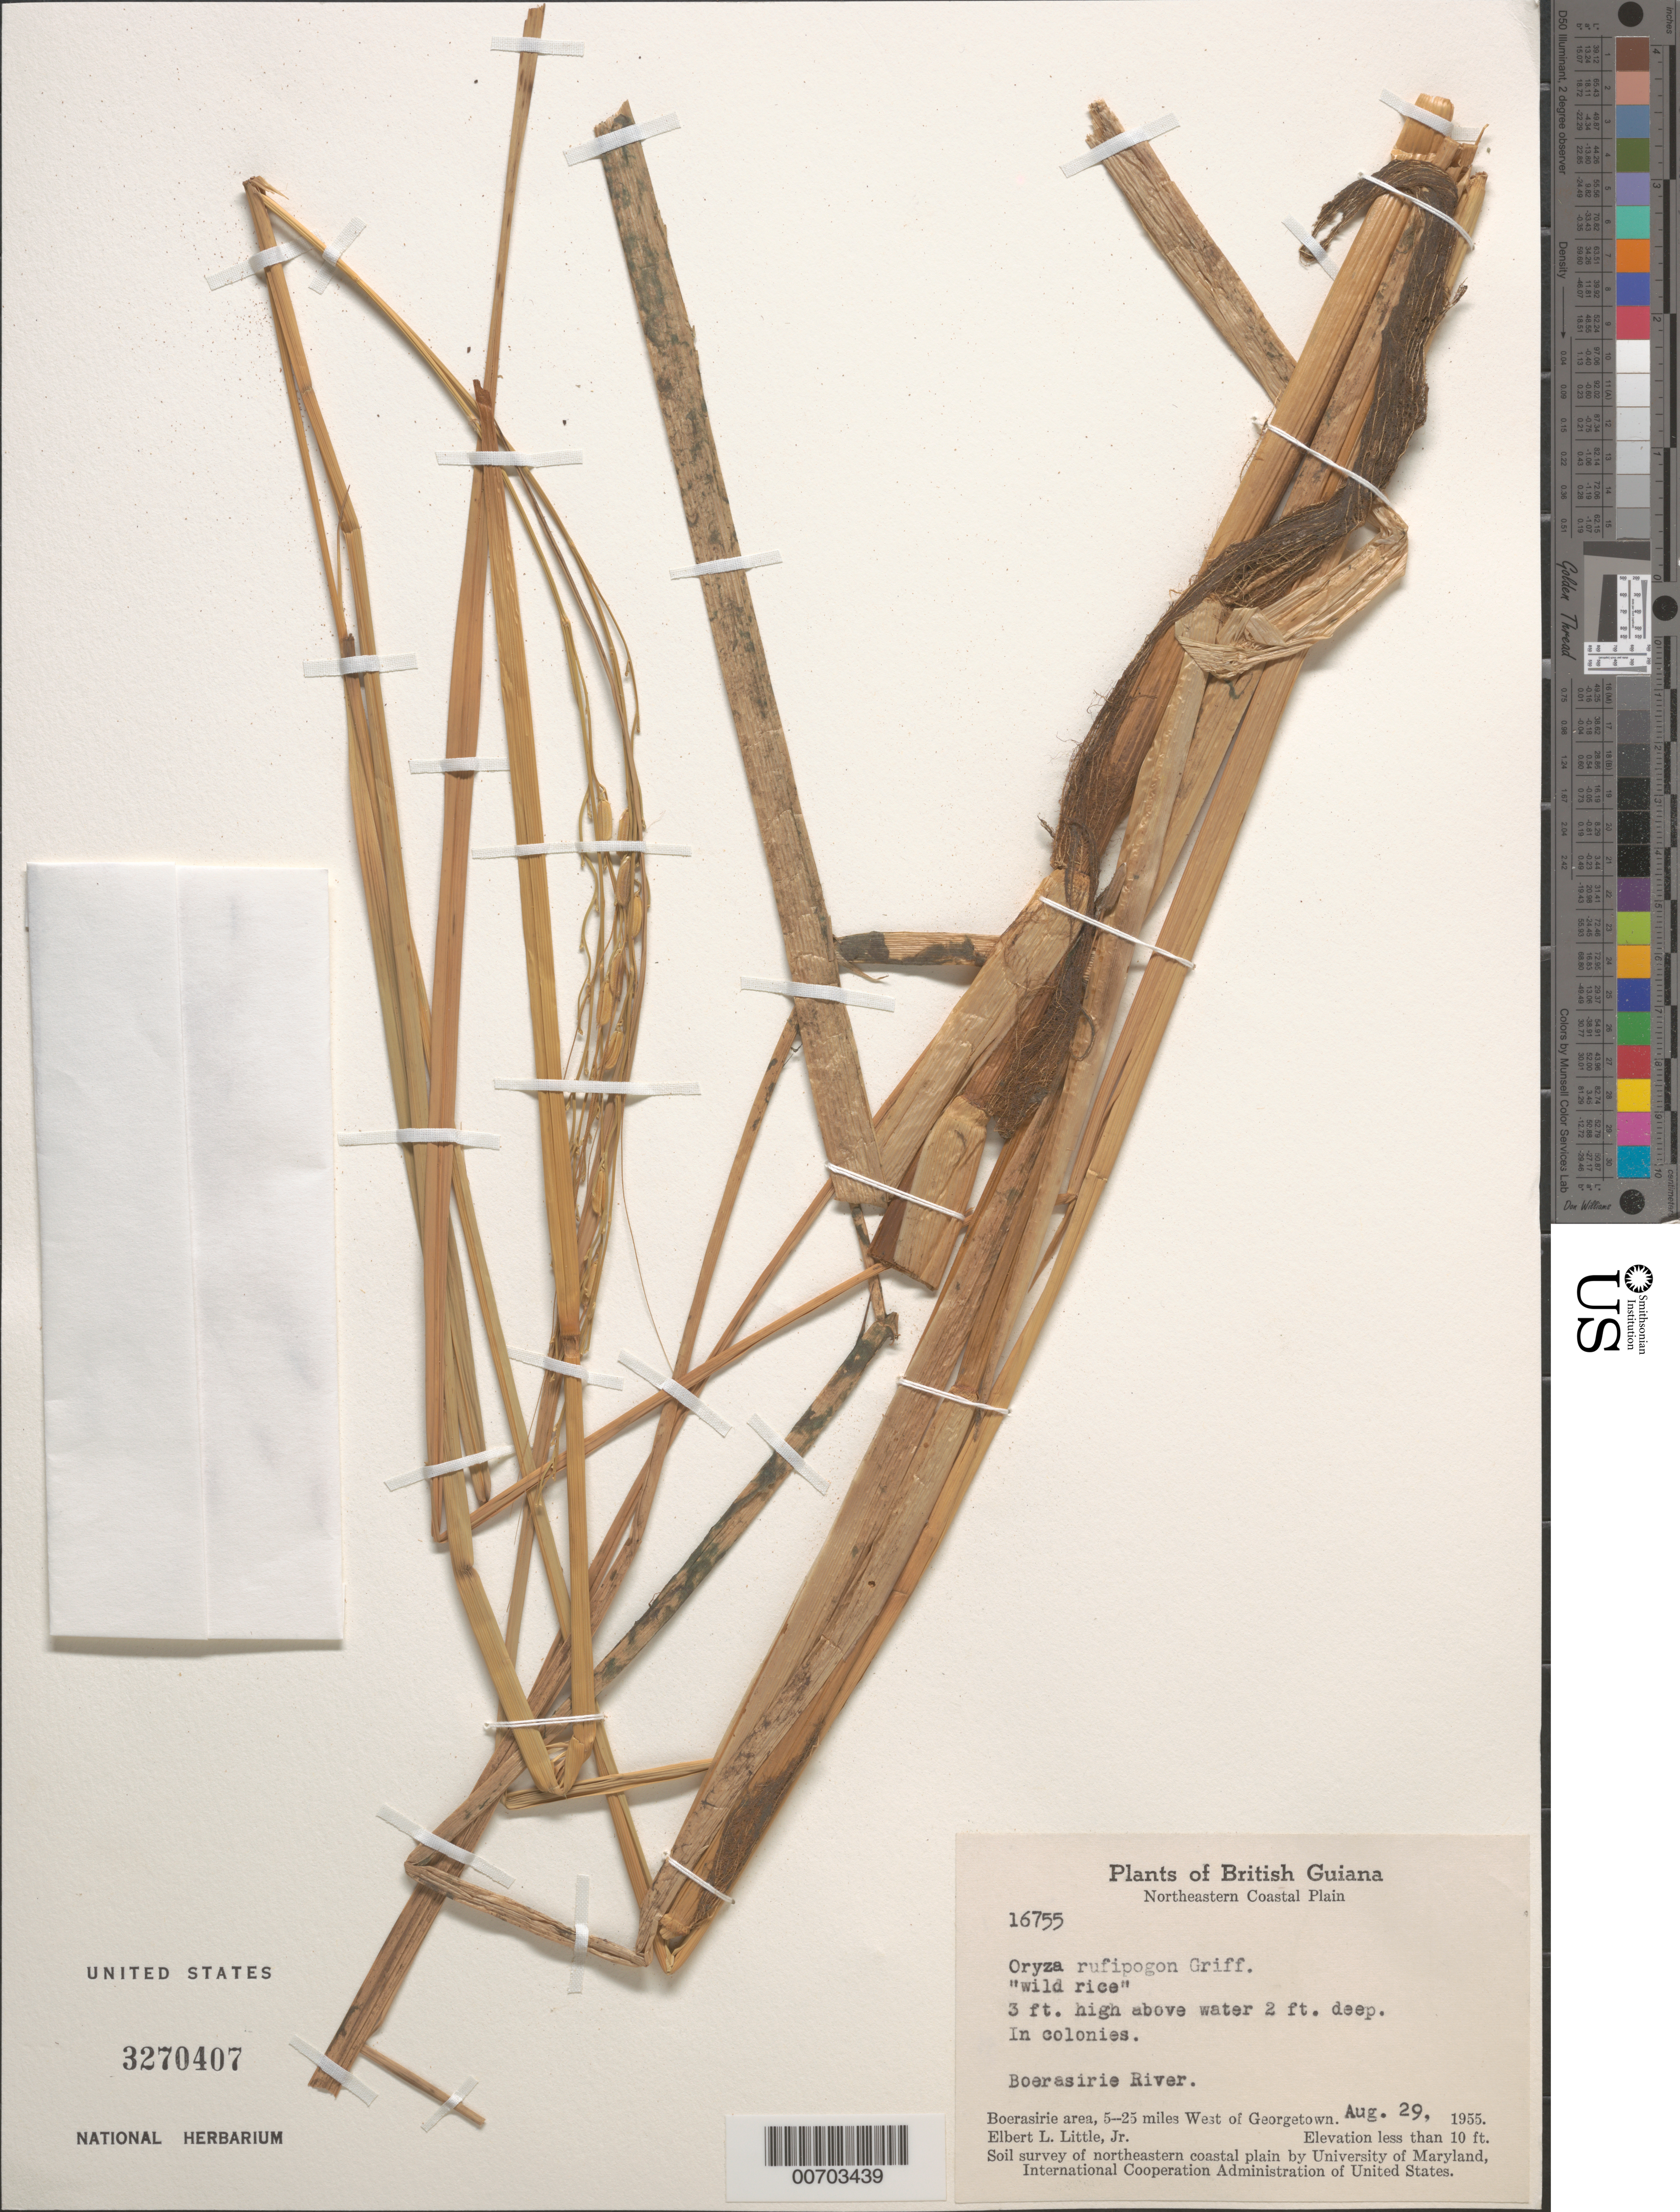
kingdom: Plantae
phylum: Tracheophyta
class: Liliopsida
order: Poales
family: Poaceae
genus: Oryza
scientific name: Oryza rufipogon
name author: Griffith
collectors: E. L. Little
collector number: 16755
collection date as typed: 29-Aug-55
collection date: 1955-08-29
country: Guyana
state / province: Essequibo Isl-W. Demerara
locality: Boerasirie R., 5-25 mi. W of Georgetown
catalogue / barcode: US 3270407